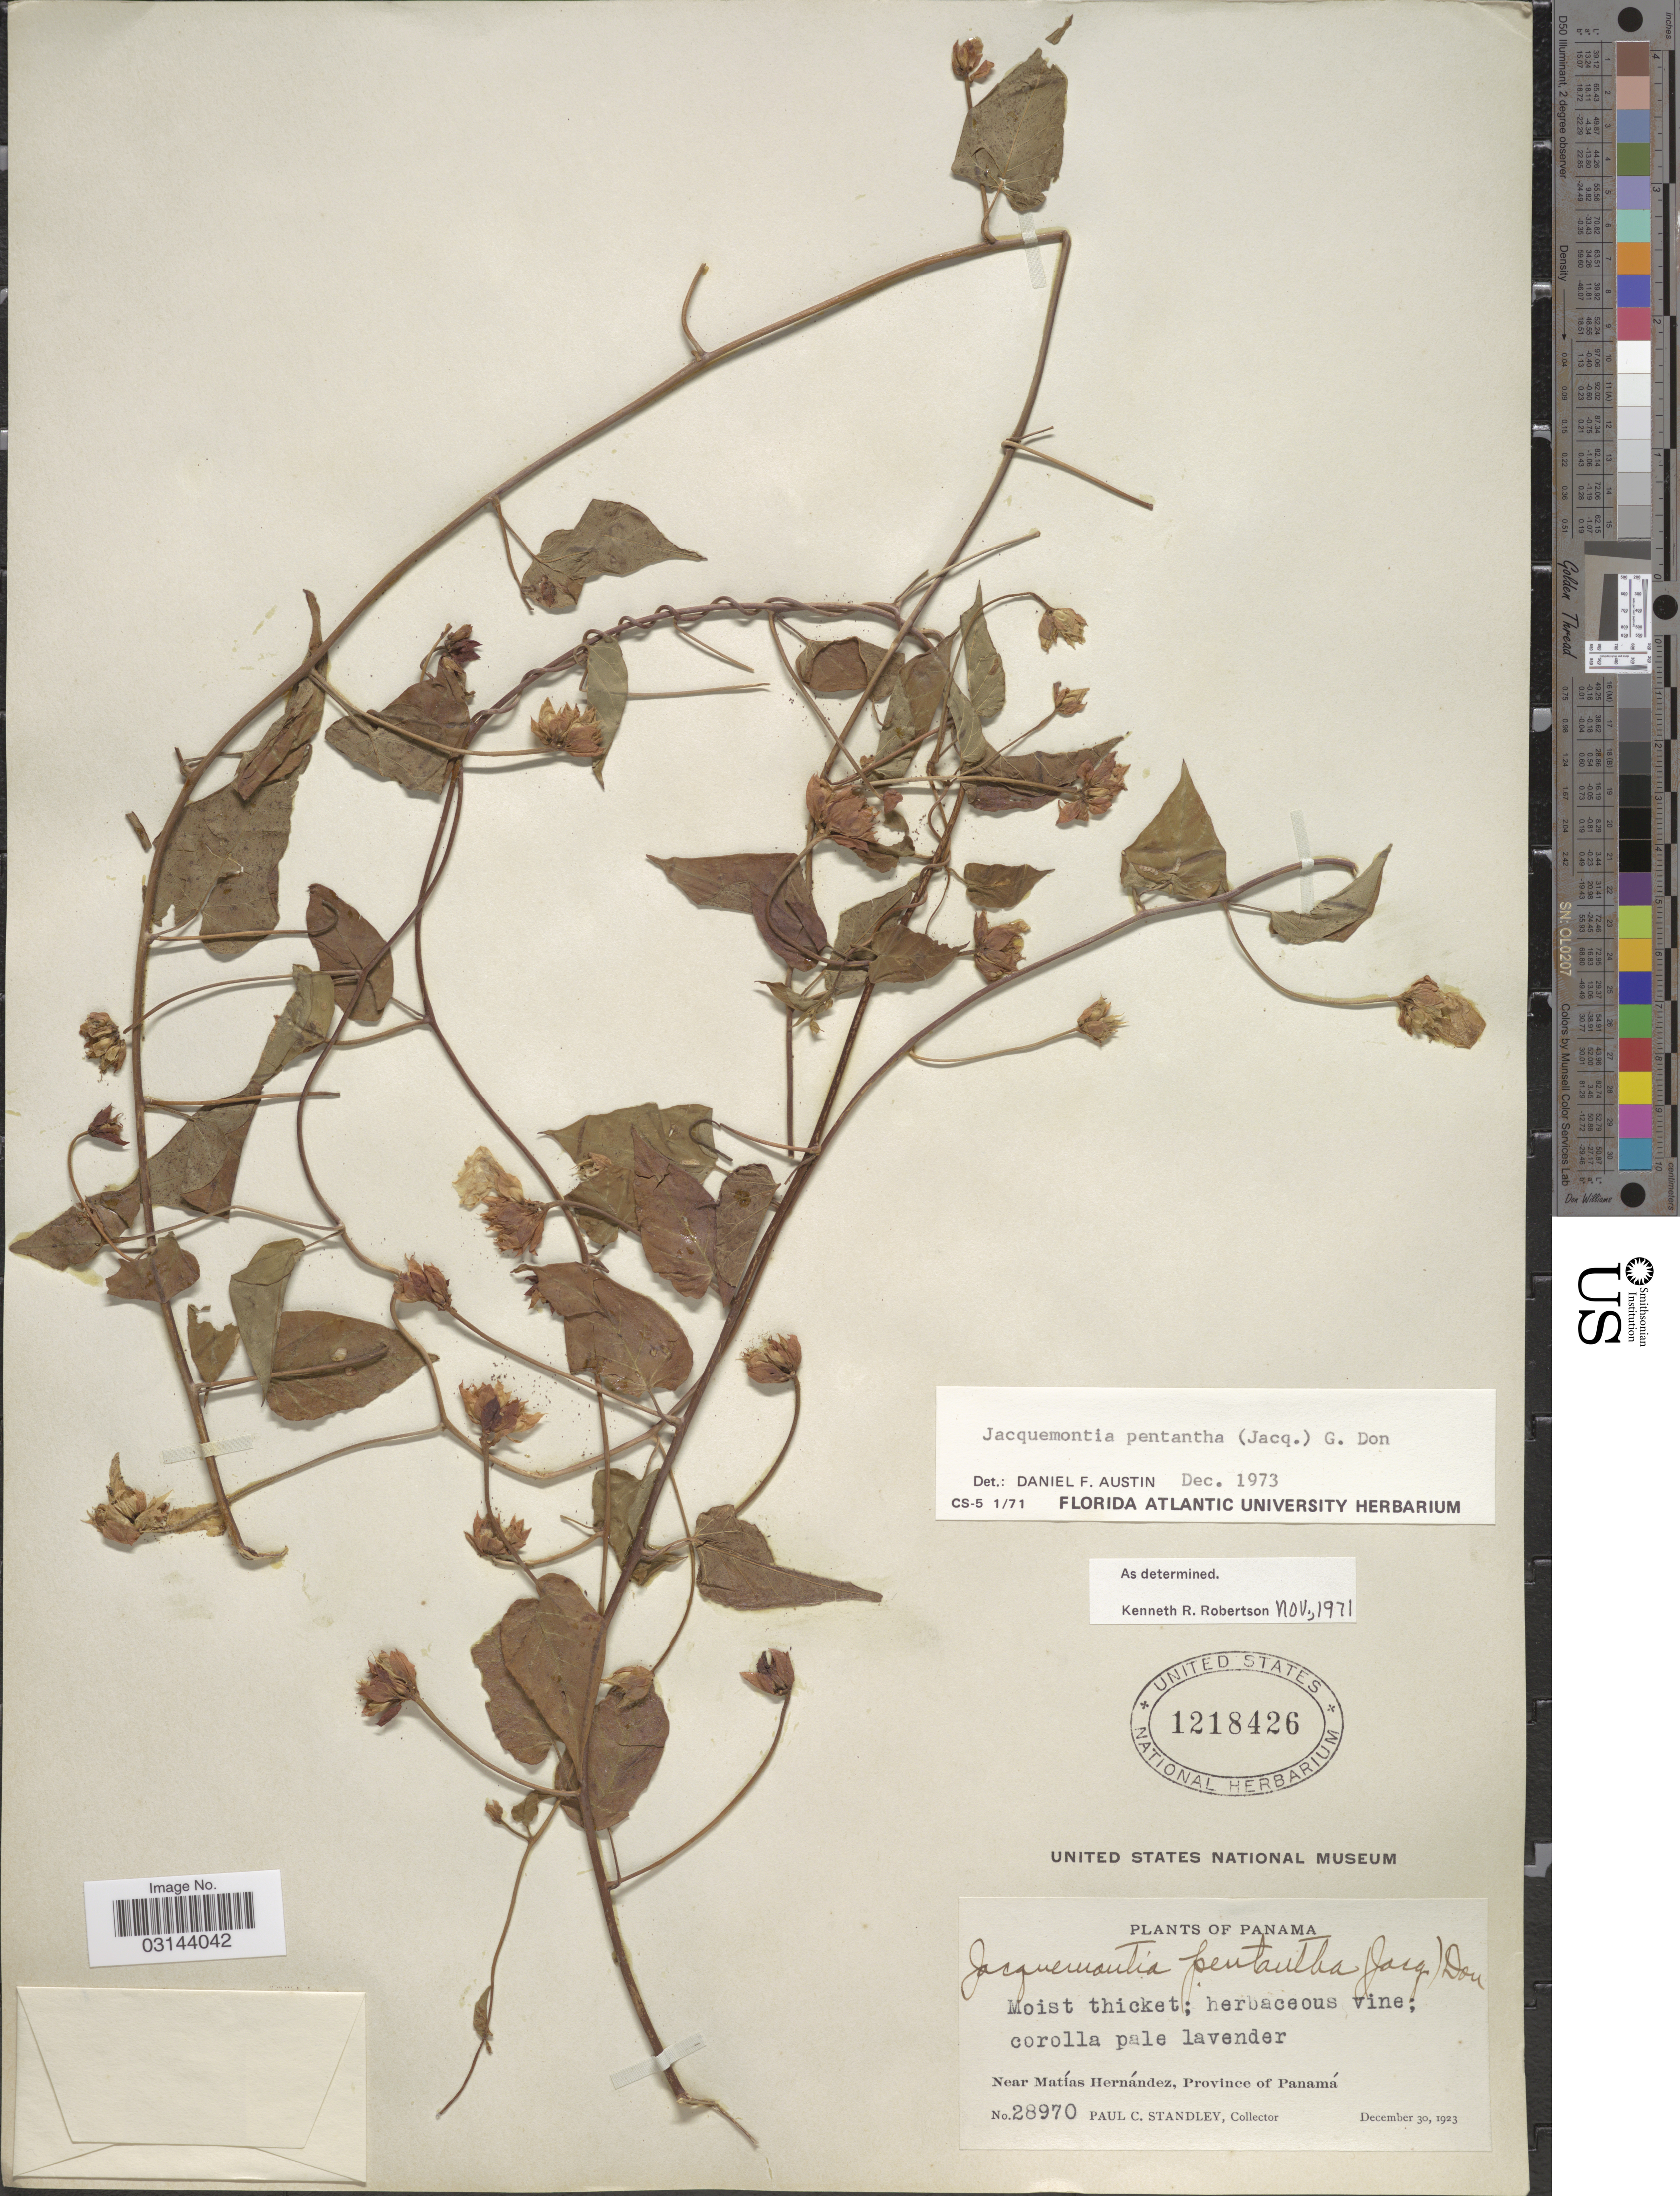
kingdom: Plantae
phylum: Tracheophyta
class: Magnoliopsida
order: Solanales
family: Convolvulaceae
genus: Jacquemontia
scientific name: Jacquemontia pentanthos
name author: (Jacq.) G. Don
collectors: P. C. Standley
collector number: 28970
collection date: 1923-12-30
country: Panama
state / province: Panamá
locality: Near Matías Hernández, Province of Panamá.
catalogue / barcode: US 1218426